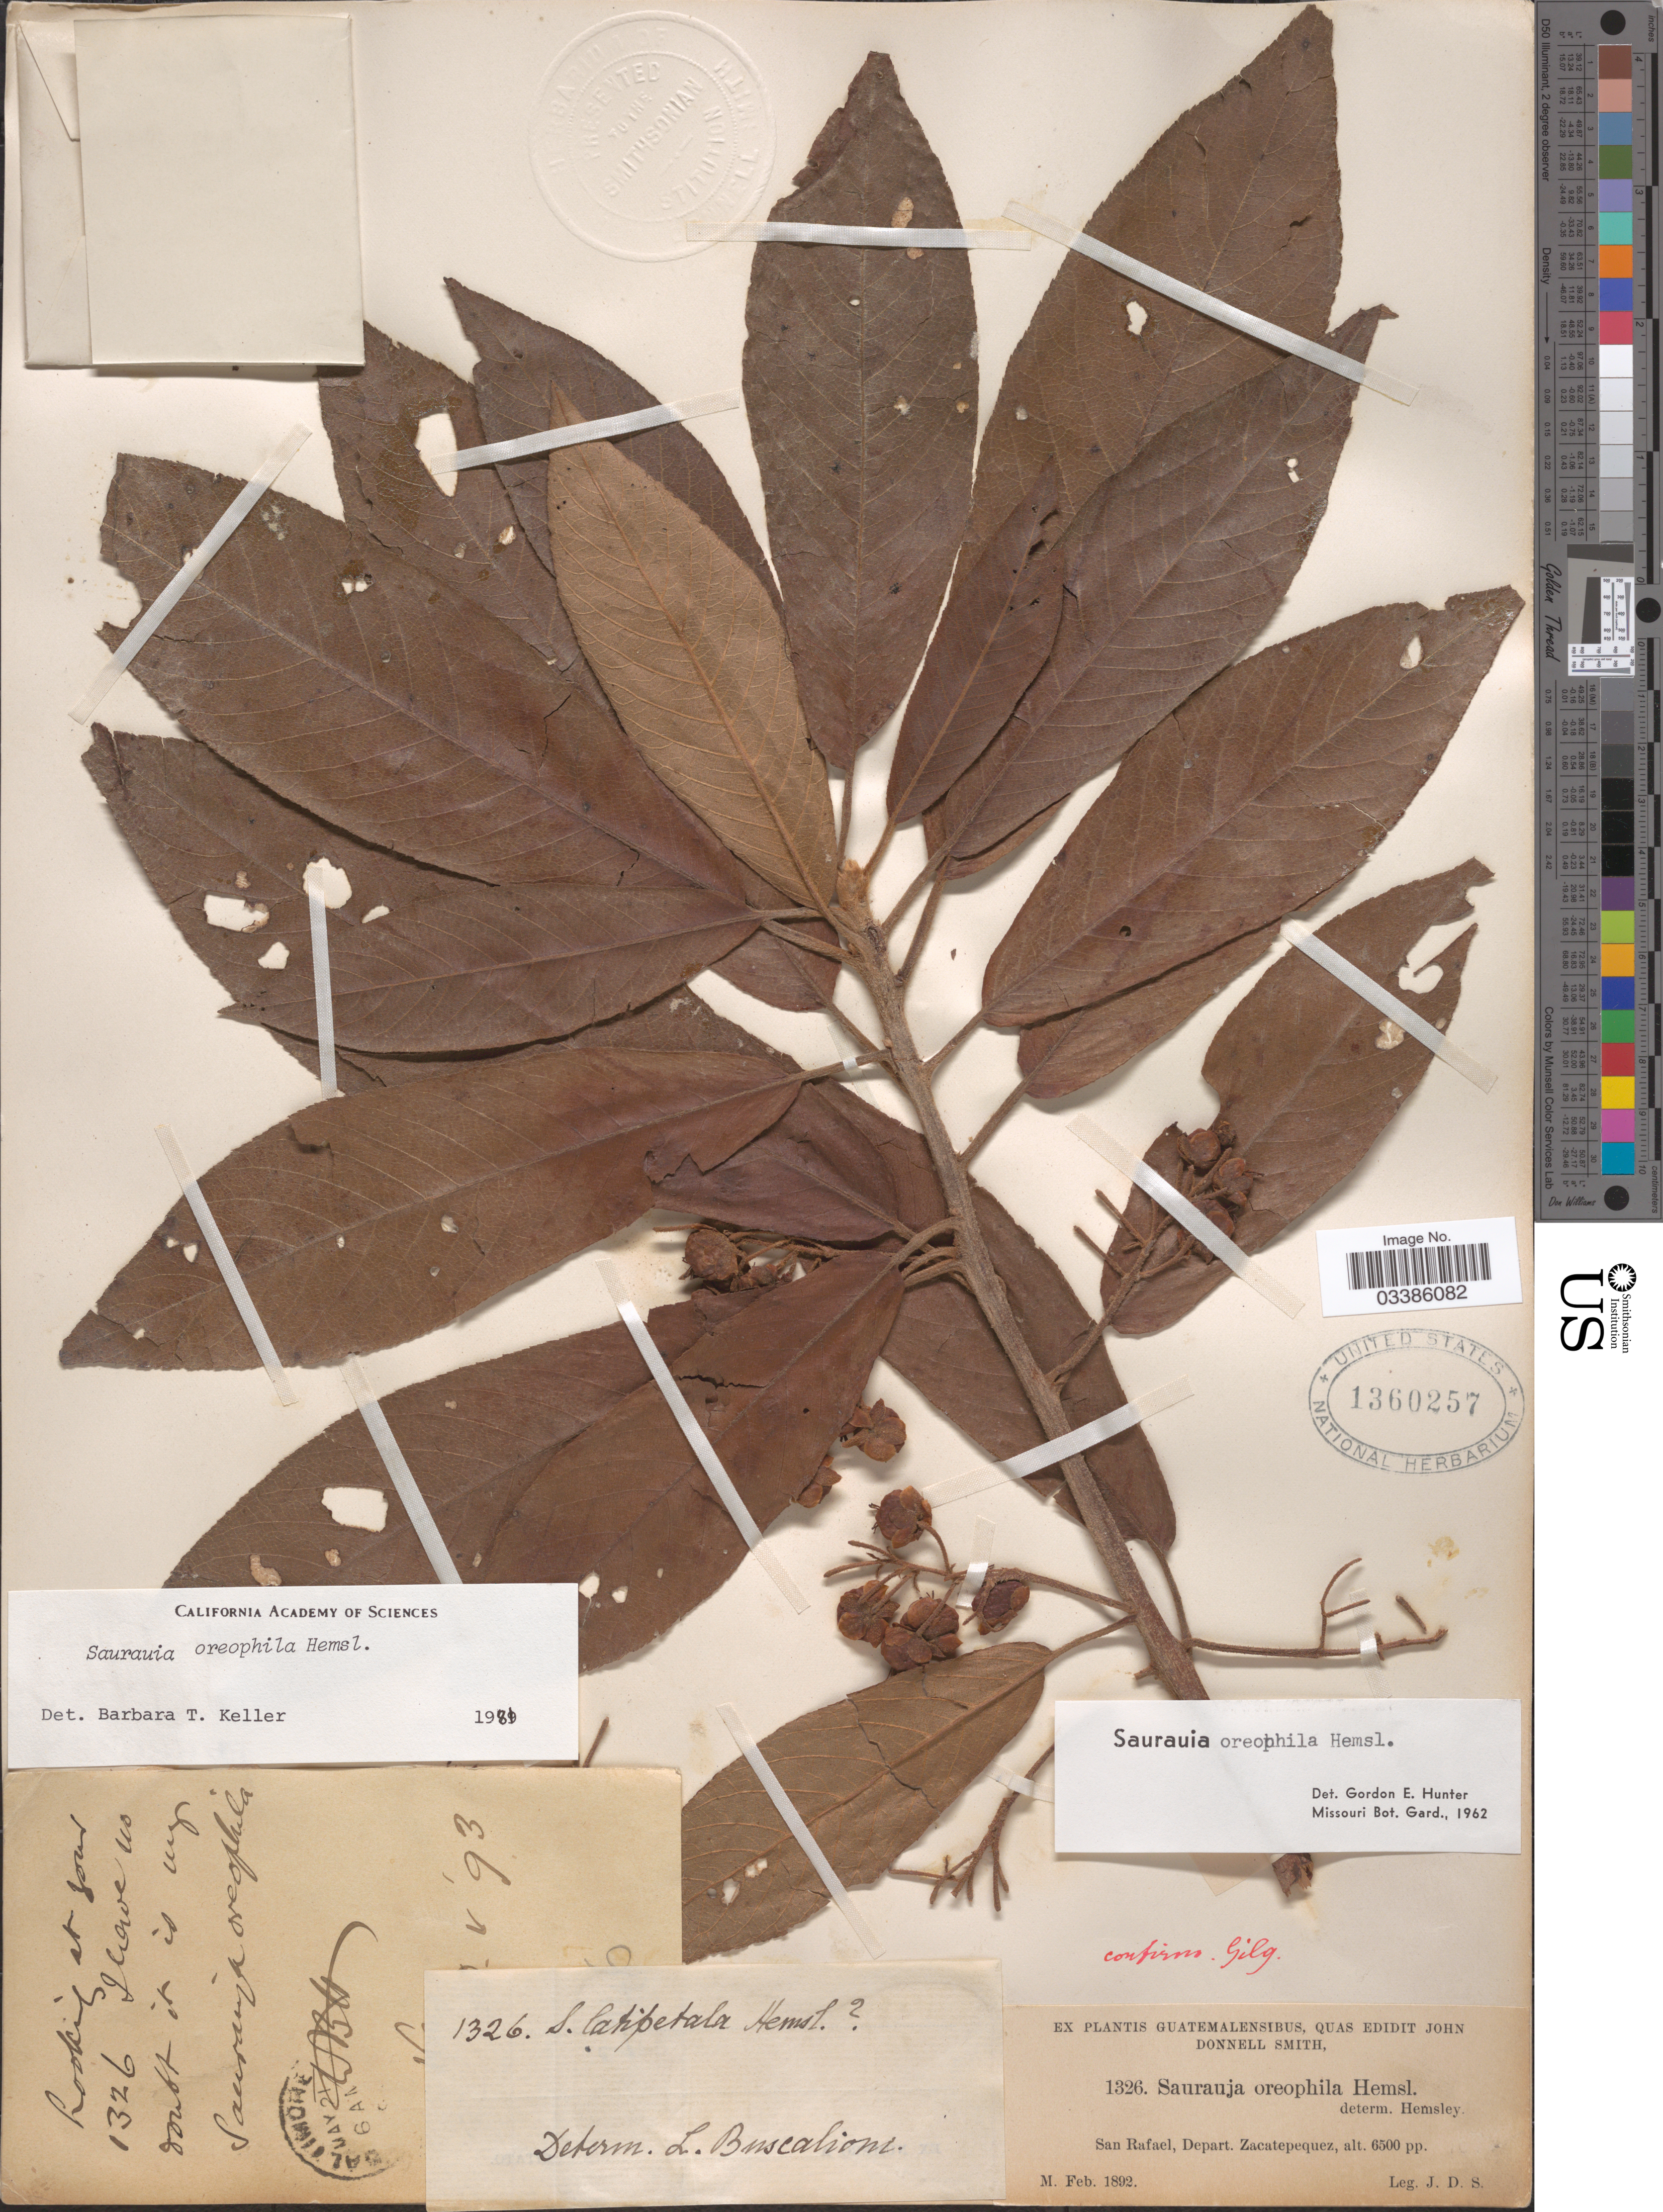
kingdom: Plantae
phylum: Tracheophyta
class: Magnoliopsida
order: Ericales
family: Actinidiaceae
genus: Saurauia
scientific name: Saurauia oreophila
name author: Hemsl.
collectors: J. Donnell Smith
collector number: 1326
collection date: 1892-02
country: Guatemala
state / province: Sacatepéquez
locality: San Rafael, Depart. Zacatepequez.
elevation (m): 1981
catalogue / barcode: US 1360257